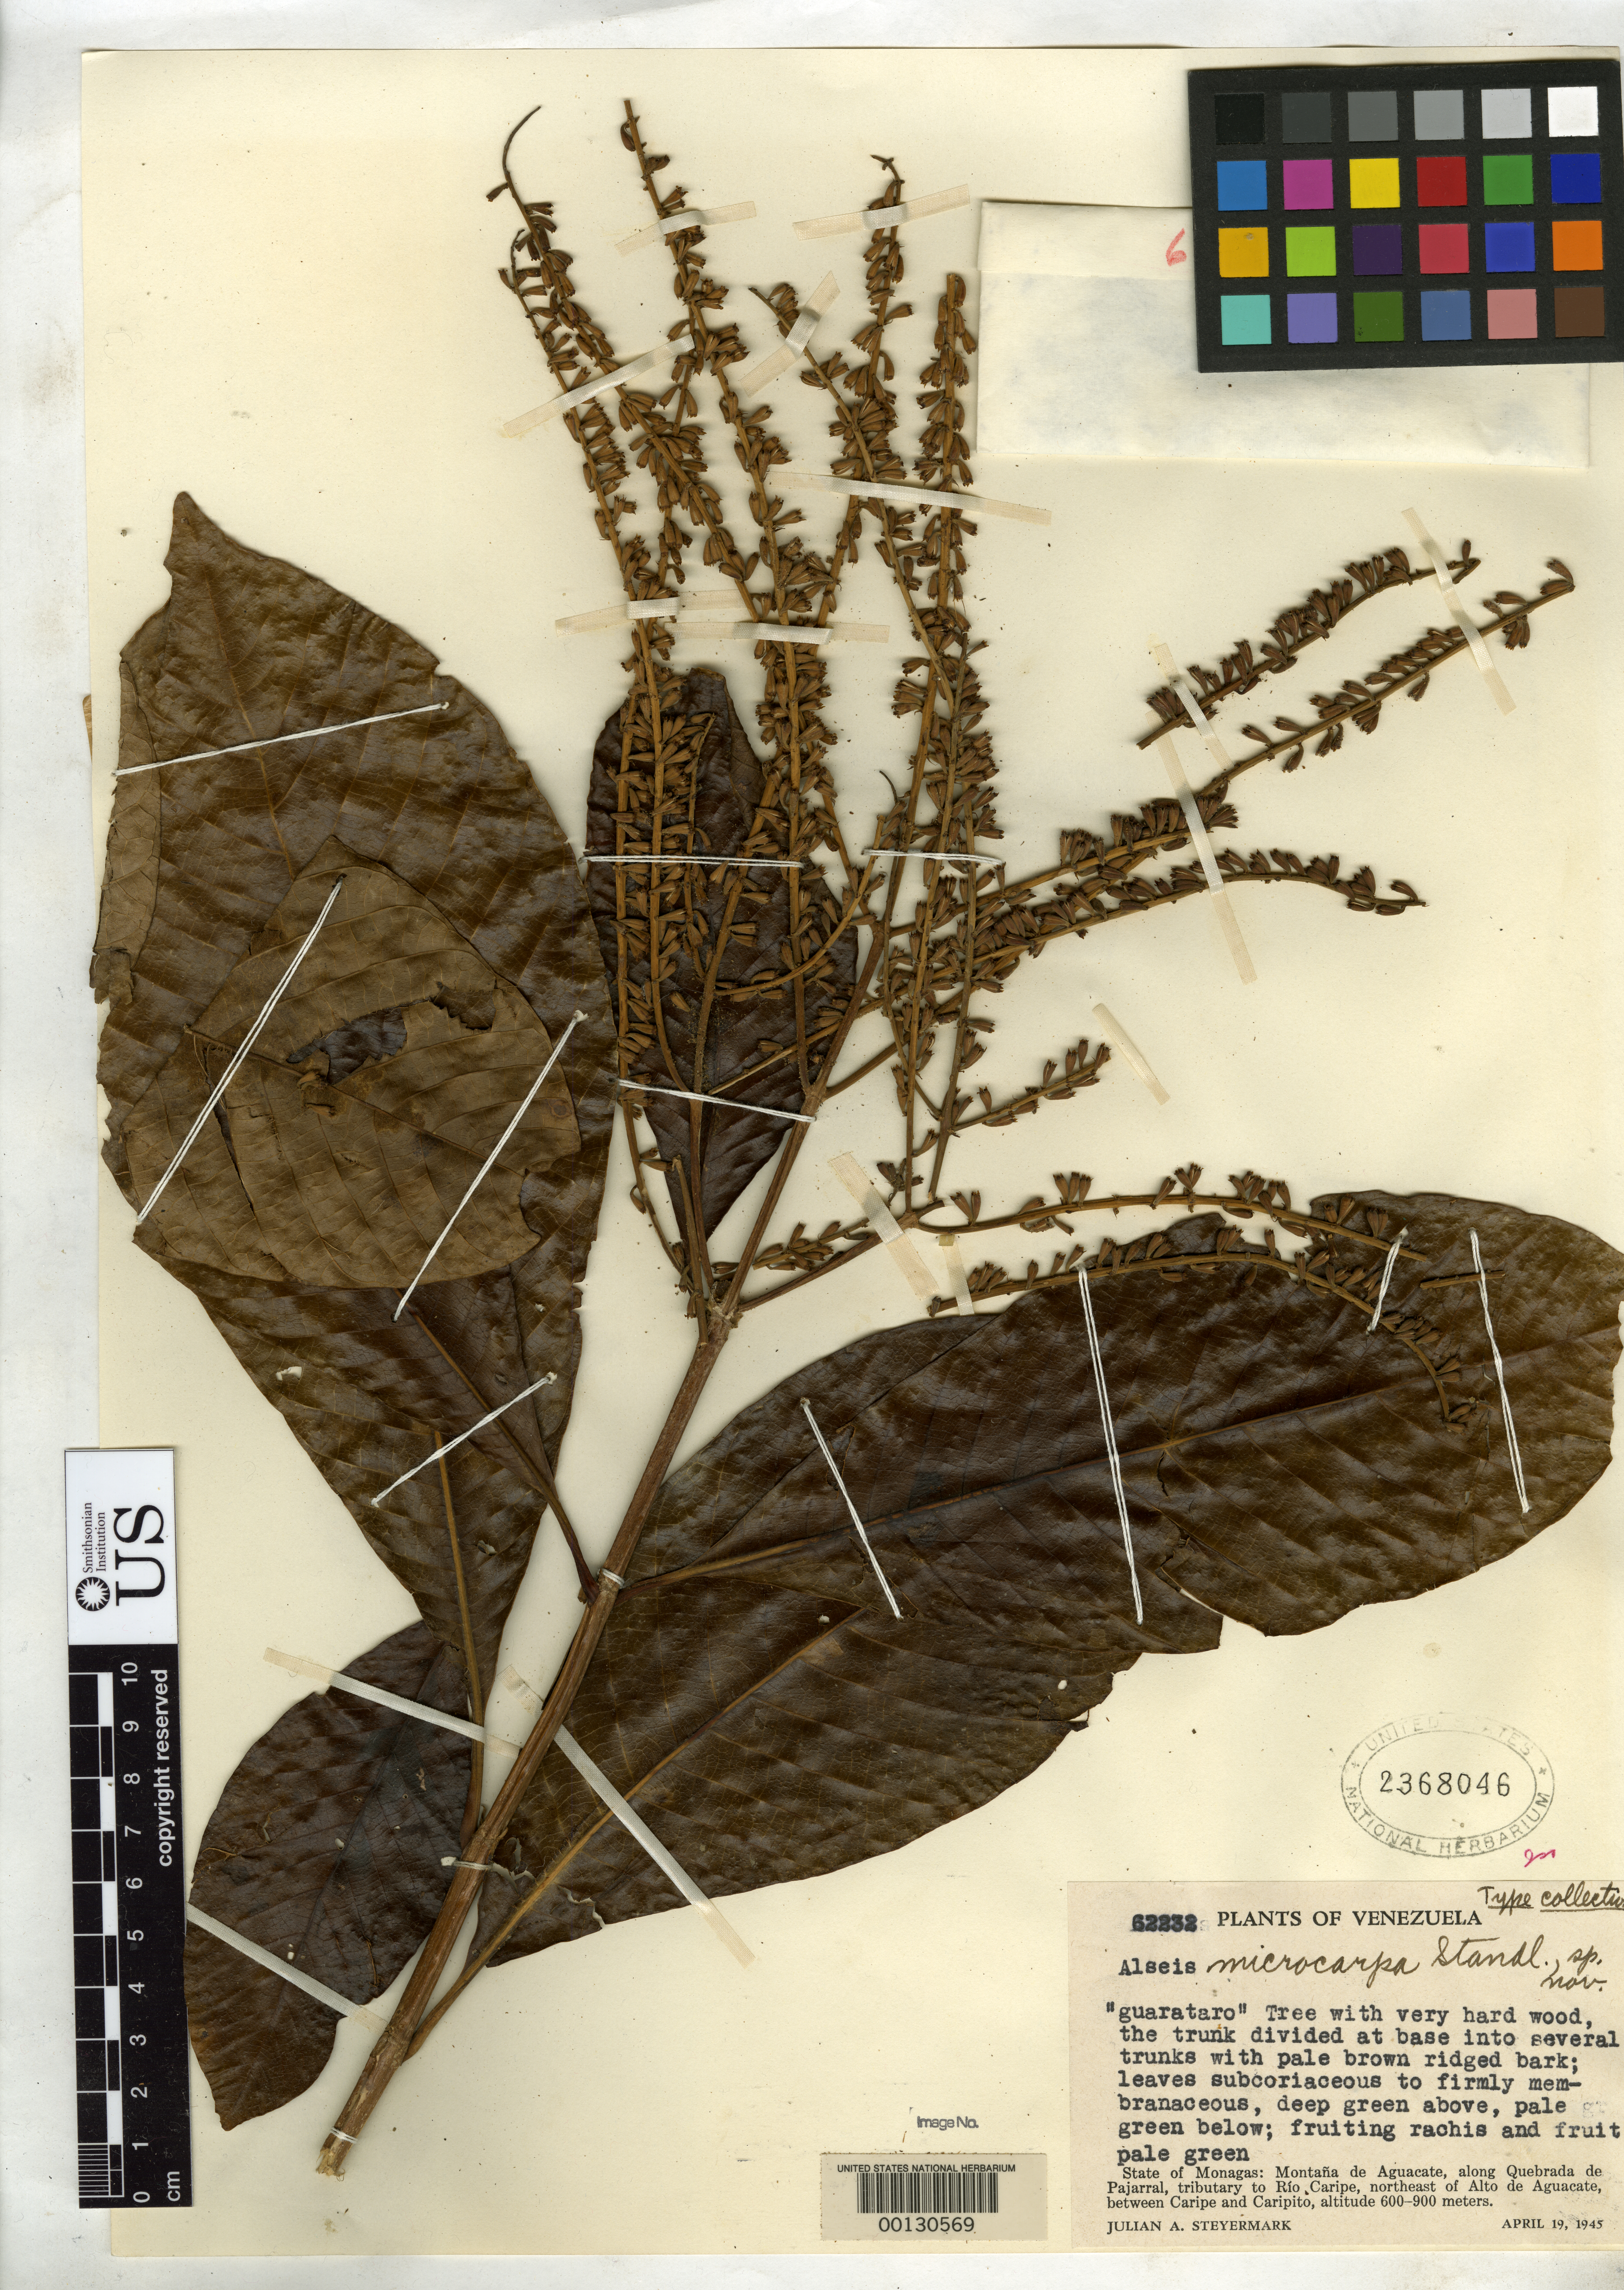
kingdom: Plantae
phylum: Tracheophyta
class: Magnoliopsida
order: Gentianales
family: Rubiaceae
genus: Alseis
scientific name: Alseis microcarpa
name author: Standl. & Steyerm.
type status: Isotype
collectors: J. Steyermark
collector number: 62232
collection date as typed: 19 Apr 1945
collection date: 1945-04-19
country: Venezuela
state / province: Monagas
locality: Between Caripe and Caripito, Quebrada de Pajarral.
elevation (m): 600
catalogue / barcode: US 2368046